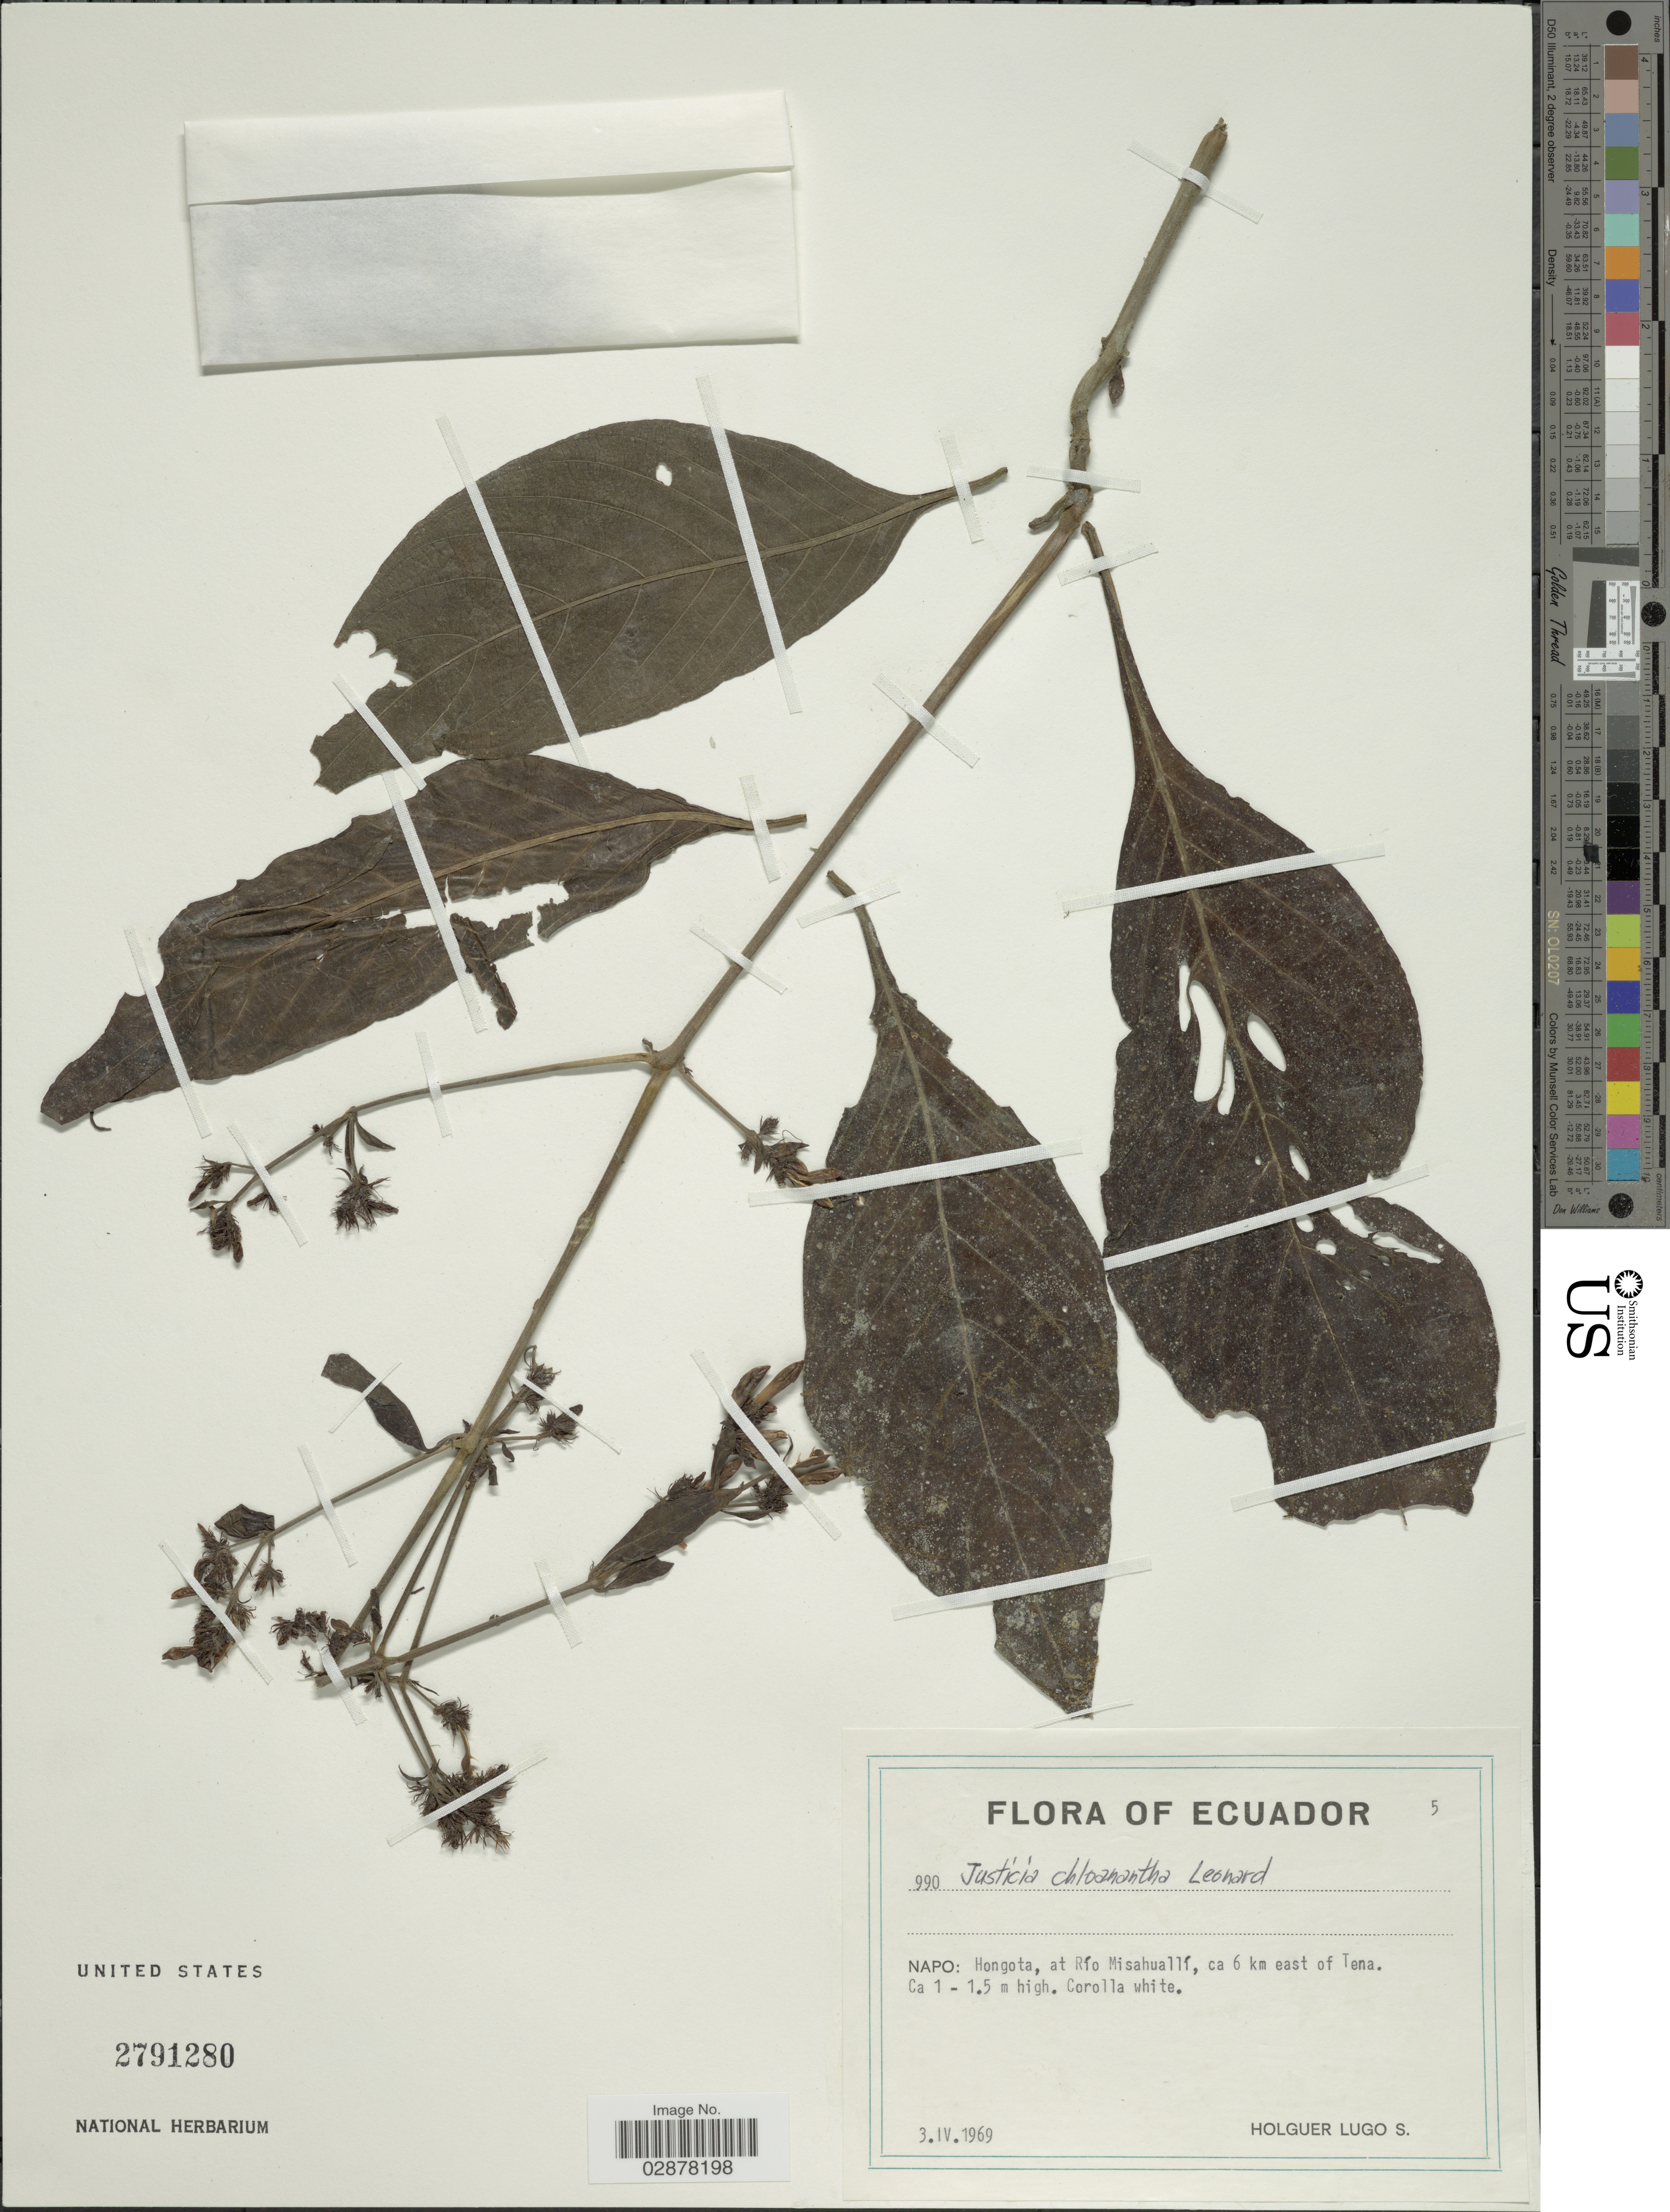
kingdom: Plantae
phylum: Tracheophyta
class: Magnoliopsida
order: Lamiales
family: Acanthaceae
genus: Justicia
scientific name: Justicia chloanantha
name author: Leonard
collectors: H. Lugo S.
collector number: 990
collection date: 1969-04-03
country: Ecuador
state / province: Napo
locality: Hongota, at Río Misahuallí, ca 6 km east of Tena.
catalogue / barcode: US 2791280